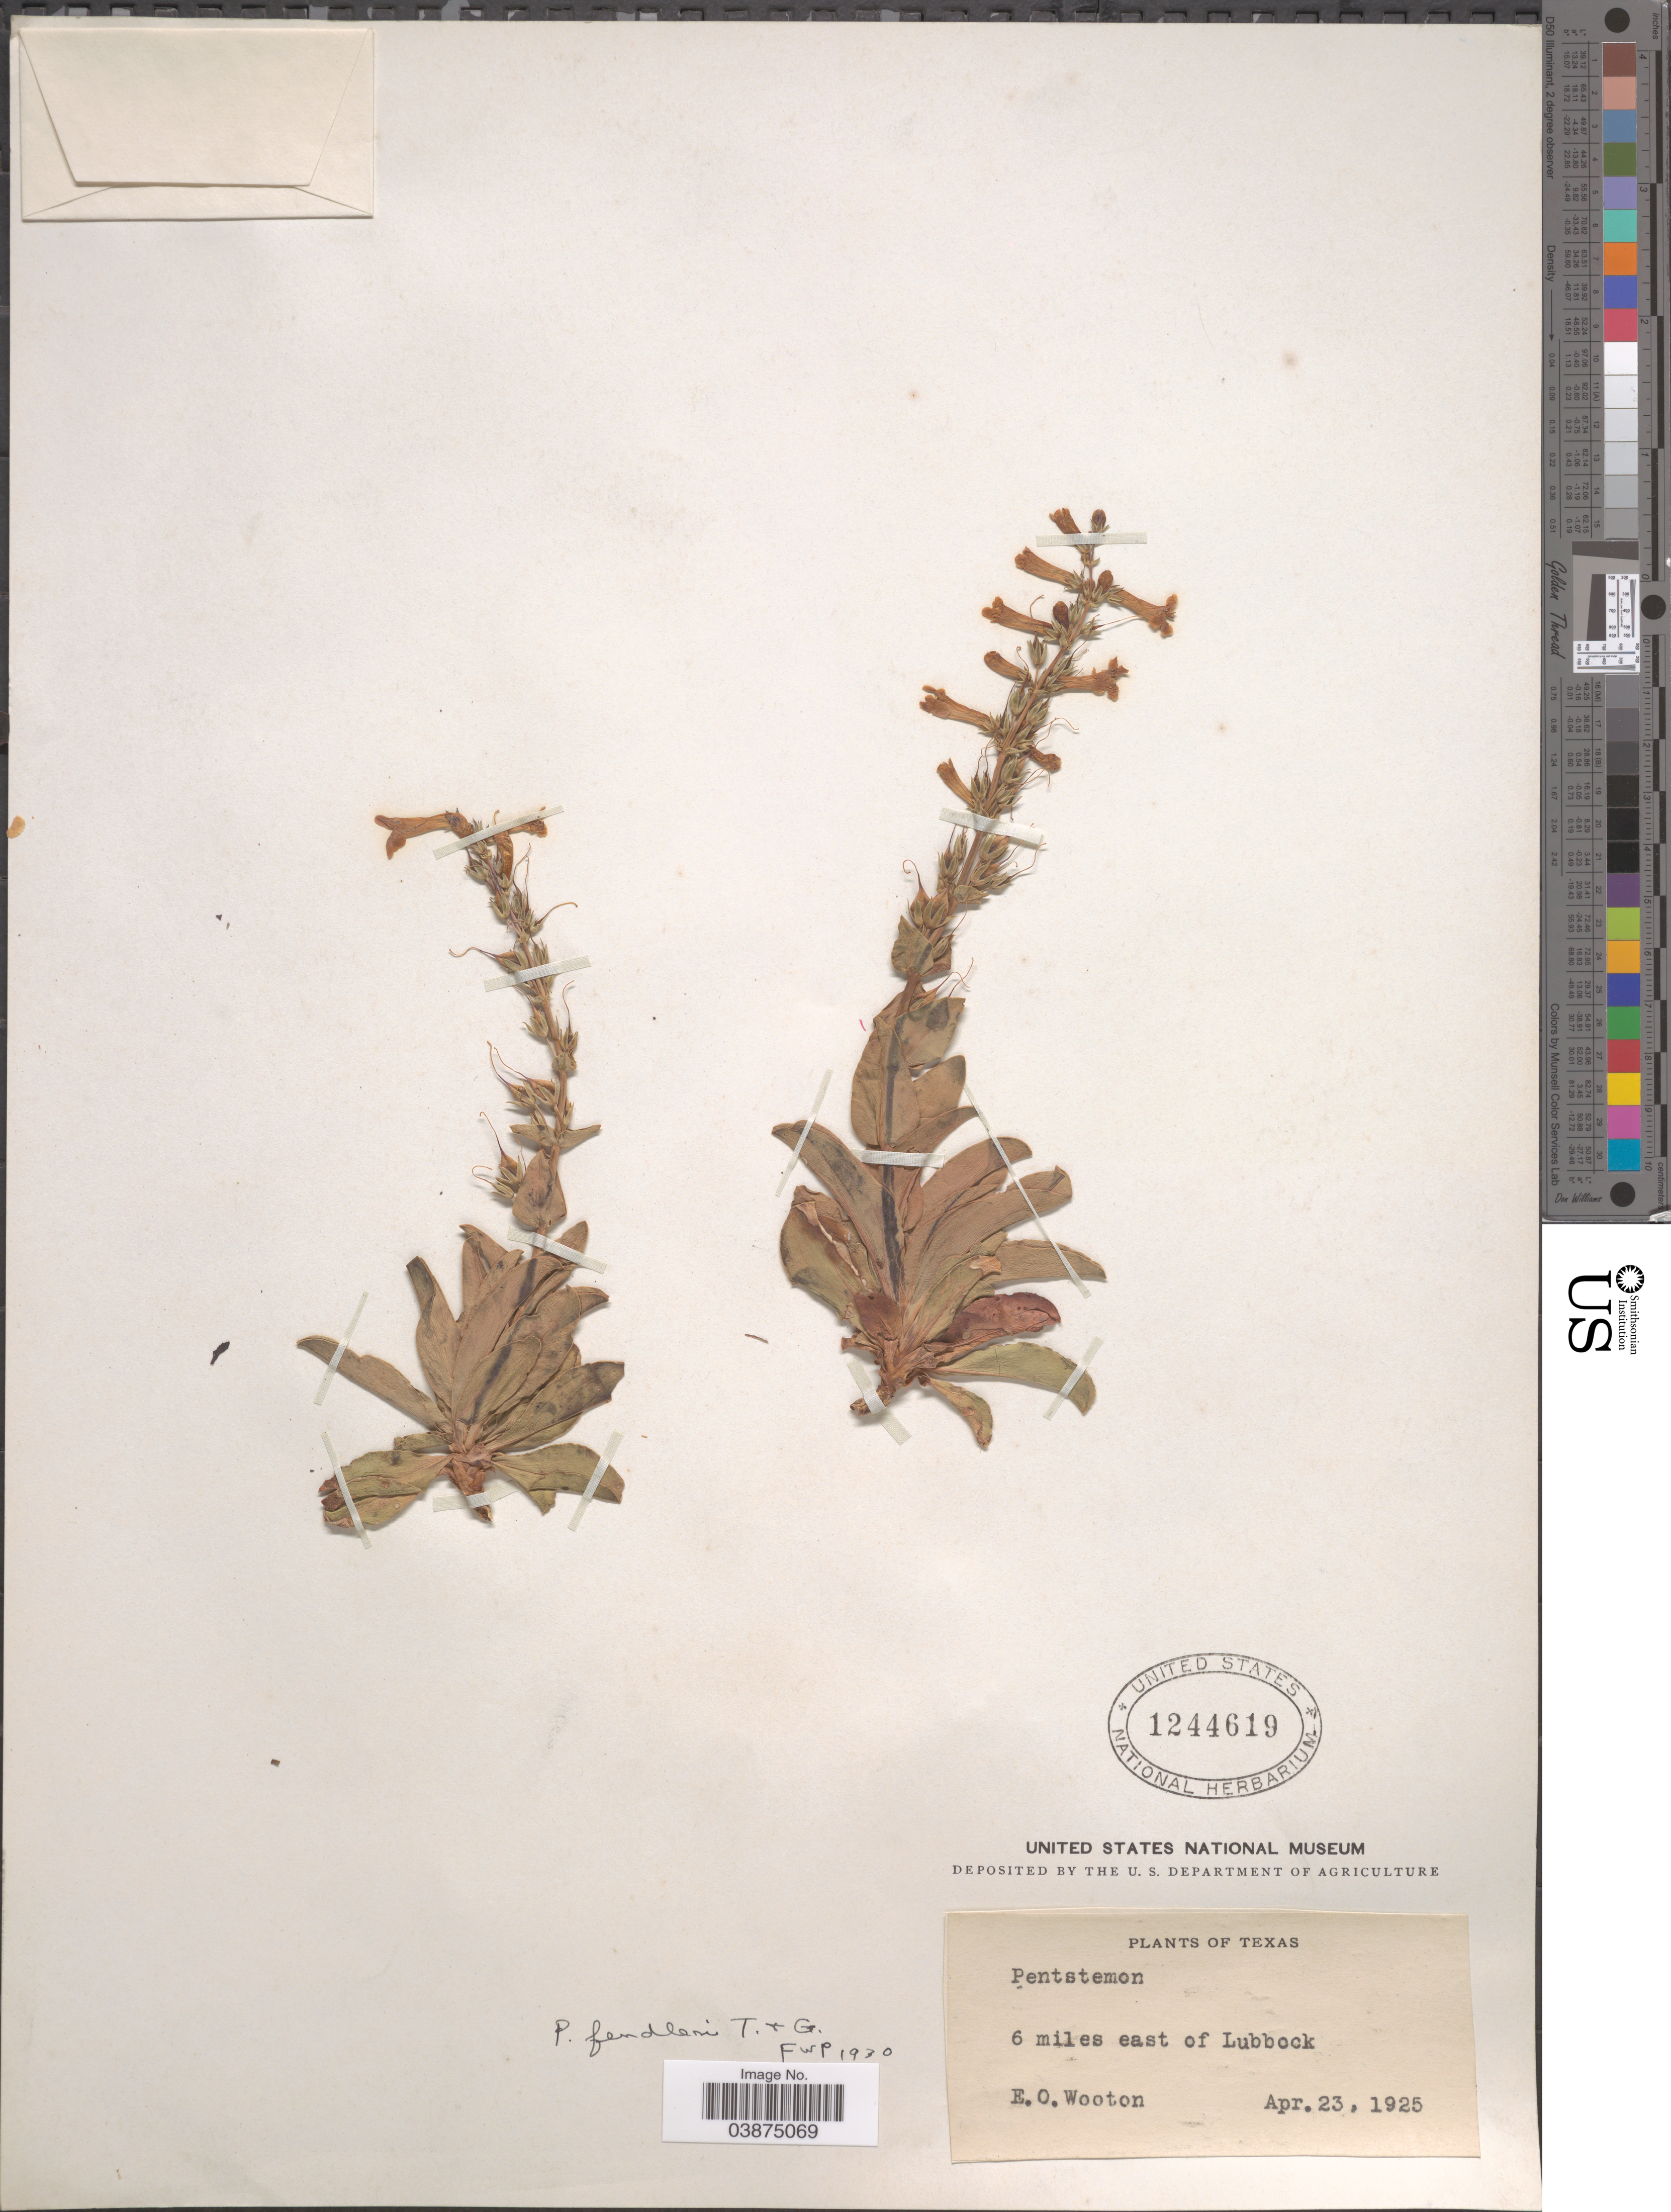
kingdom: Plantae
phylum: Tracheophyta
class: Magnoliopsida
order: Lamiales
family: Plantaginaceae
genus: Penstemon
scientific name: Penstemon fendleri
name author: Torr. & A. Gray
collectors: E. O. Wooton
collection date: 1925-04-23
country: United States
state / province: Texas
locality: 6 miles east of Lubbock.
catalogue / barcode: US 1244619